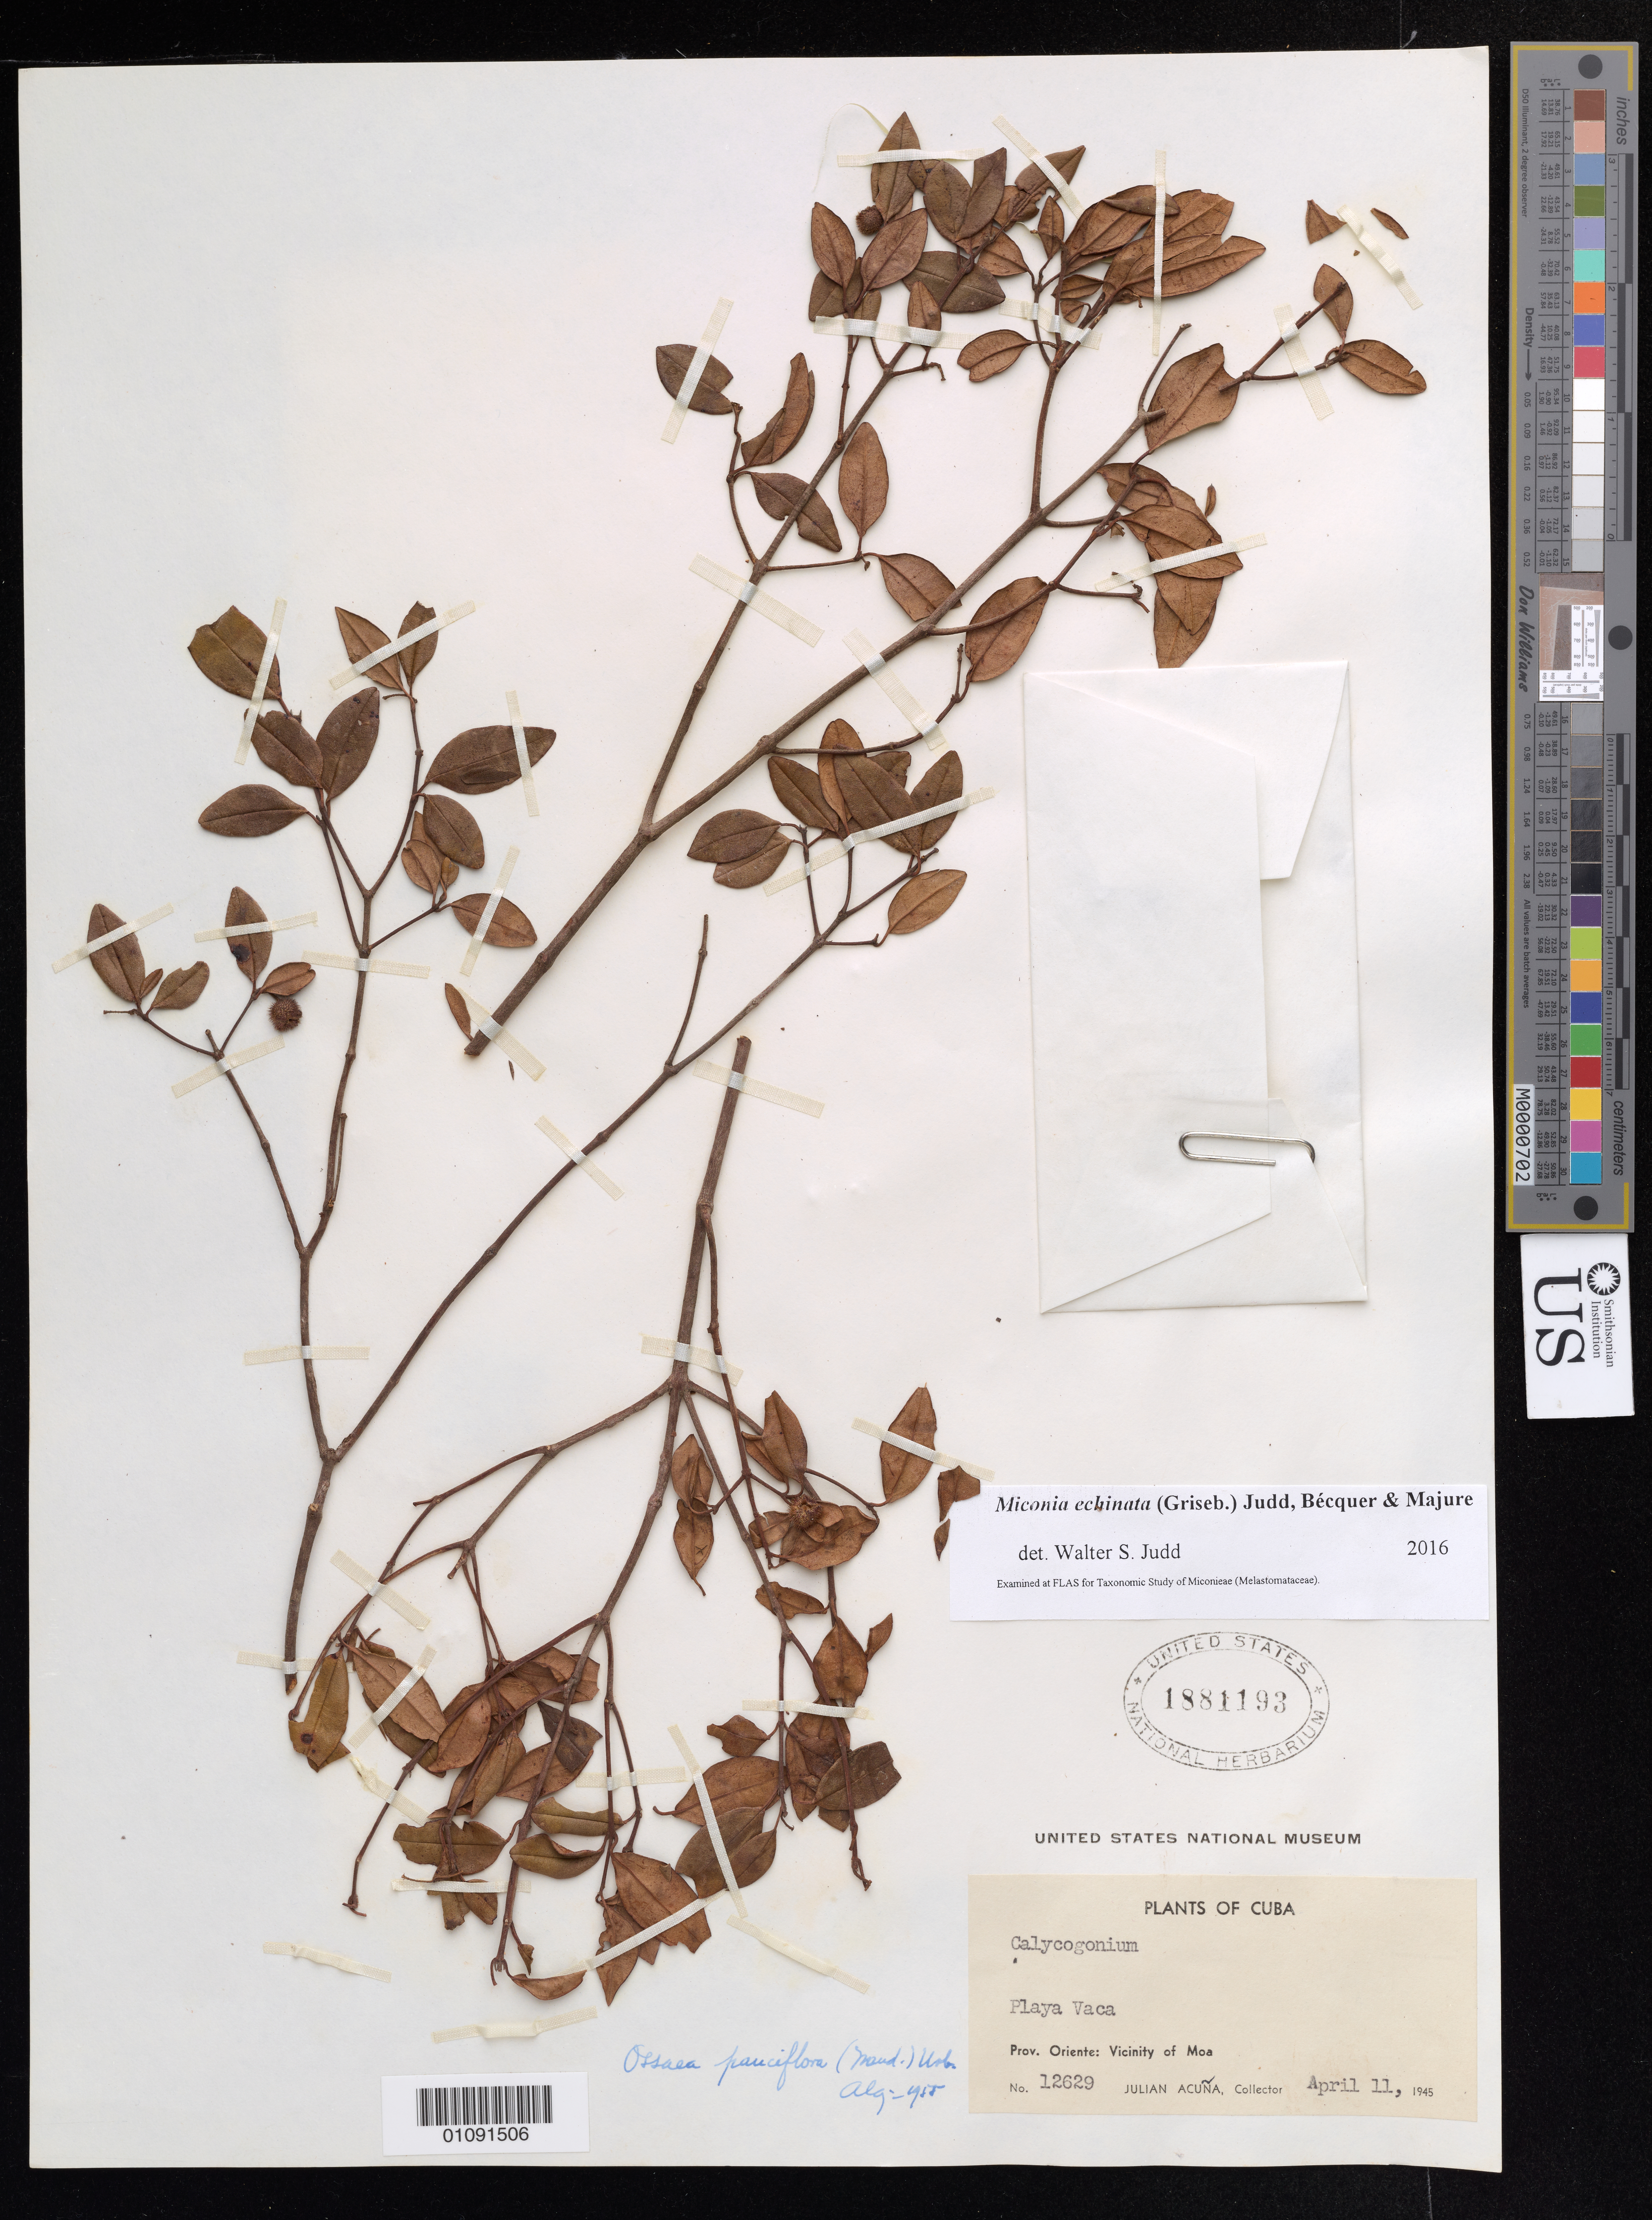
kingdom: Plantae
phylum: Tracheophyta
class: Magnoliopsida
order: Myrtales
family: Melastomataceae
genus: Miconia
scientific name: Miconia echinata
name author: (Griseb.) Judd et al.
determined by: Judd, Walter S.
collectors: J. Acuña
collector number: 12629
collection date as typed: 11 Apr 1945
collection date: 1945-04-11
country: Cuba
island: Cuba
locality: Oriente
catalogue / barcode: US 1881193